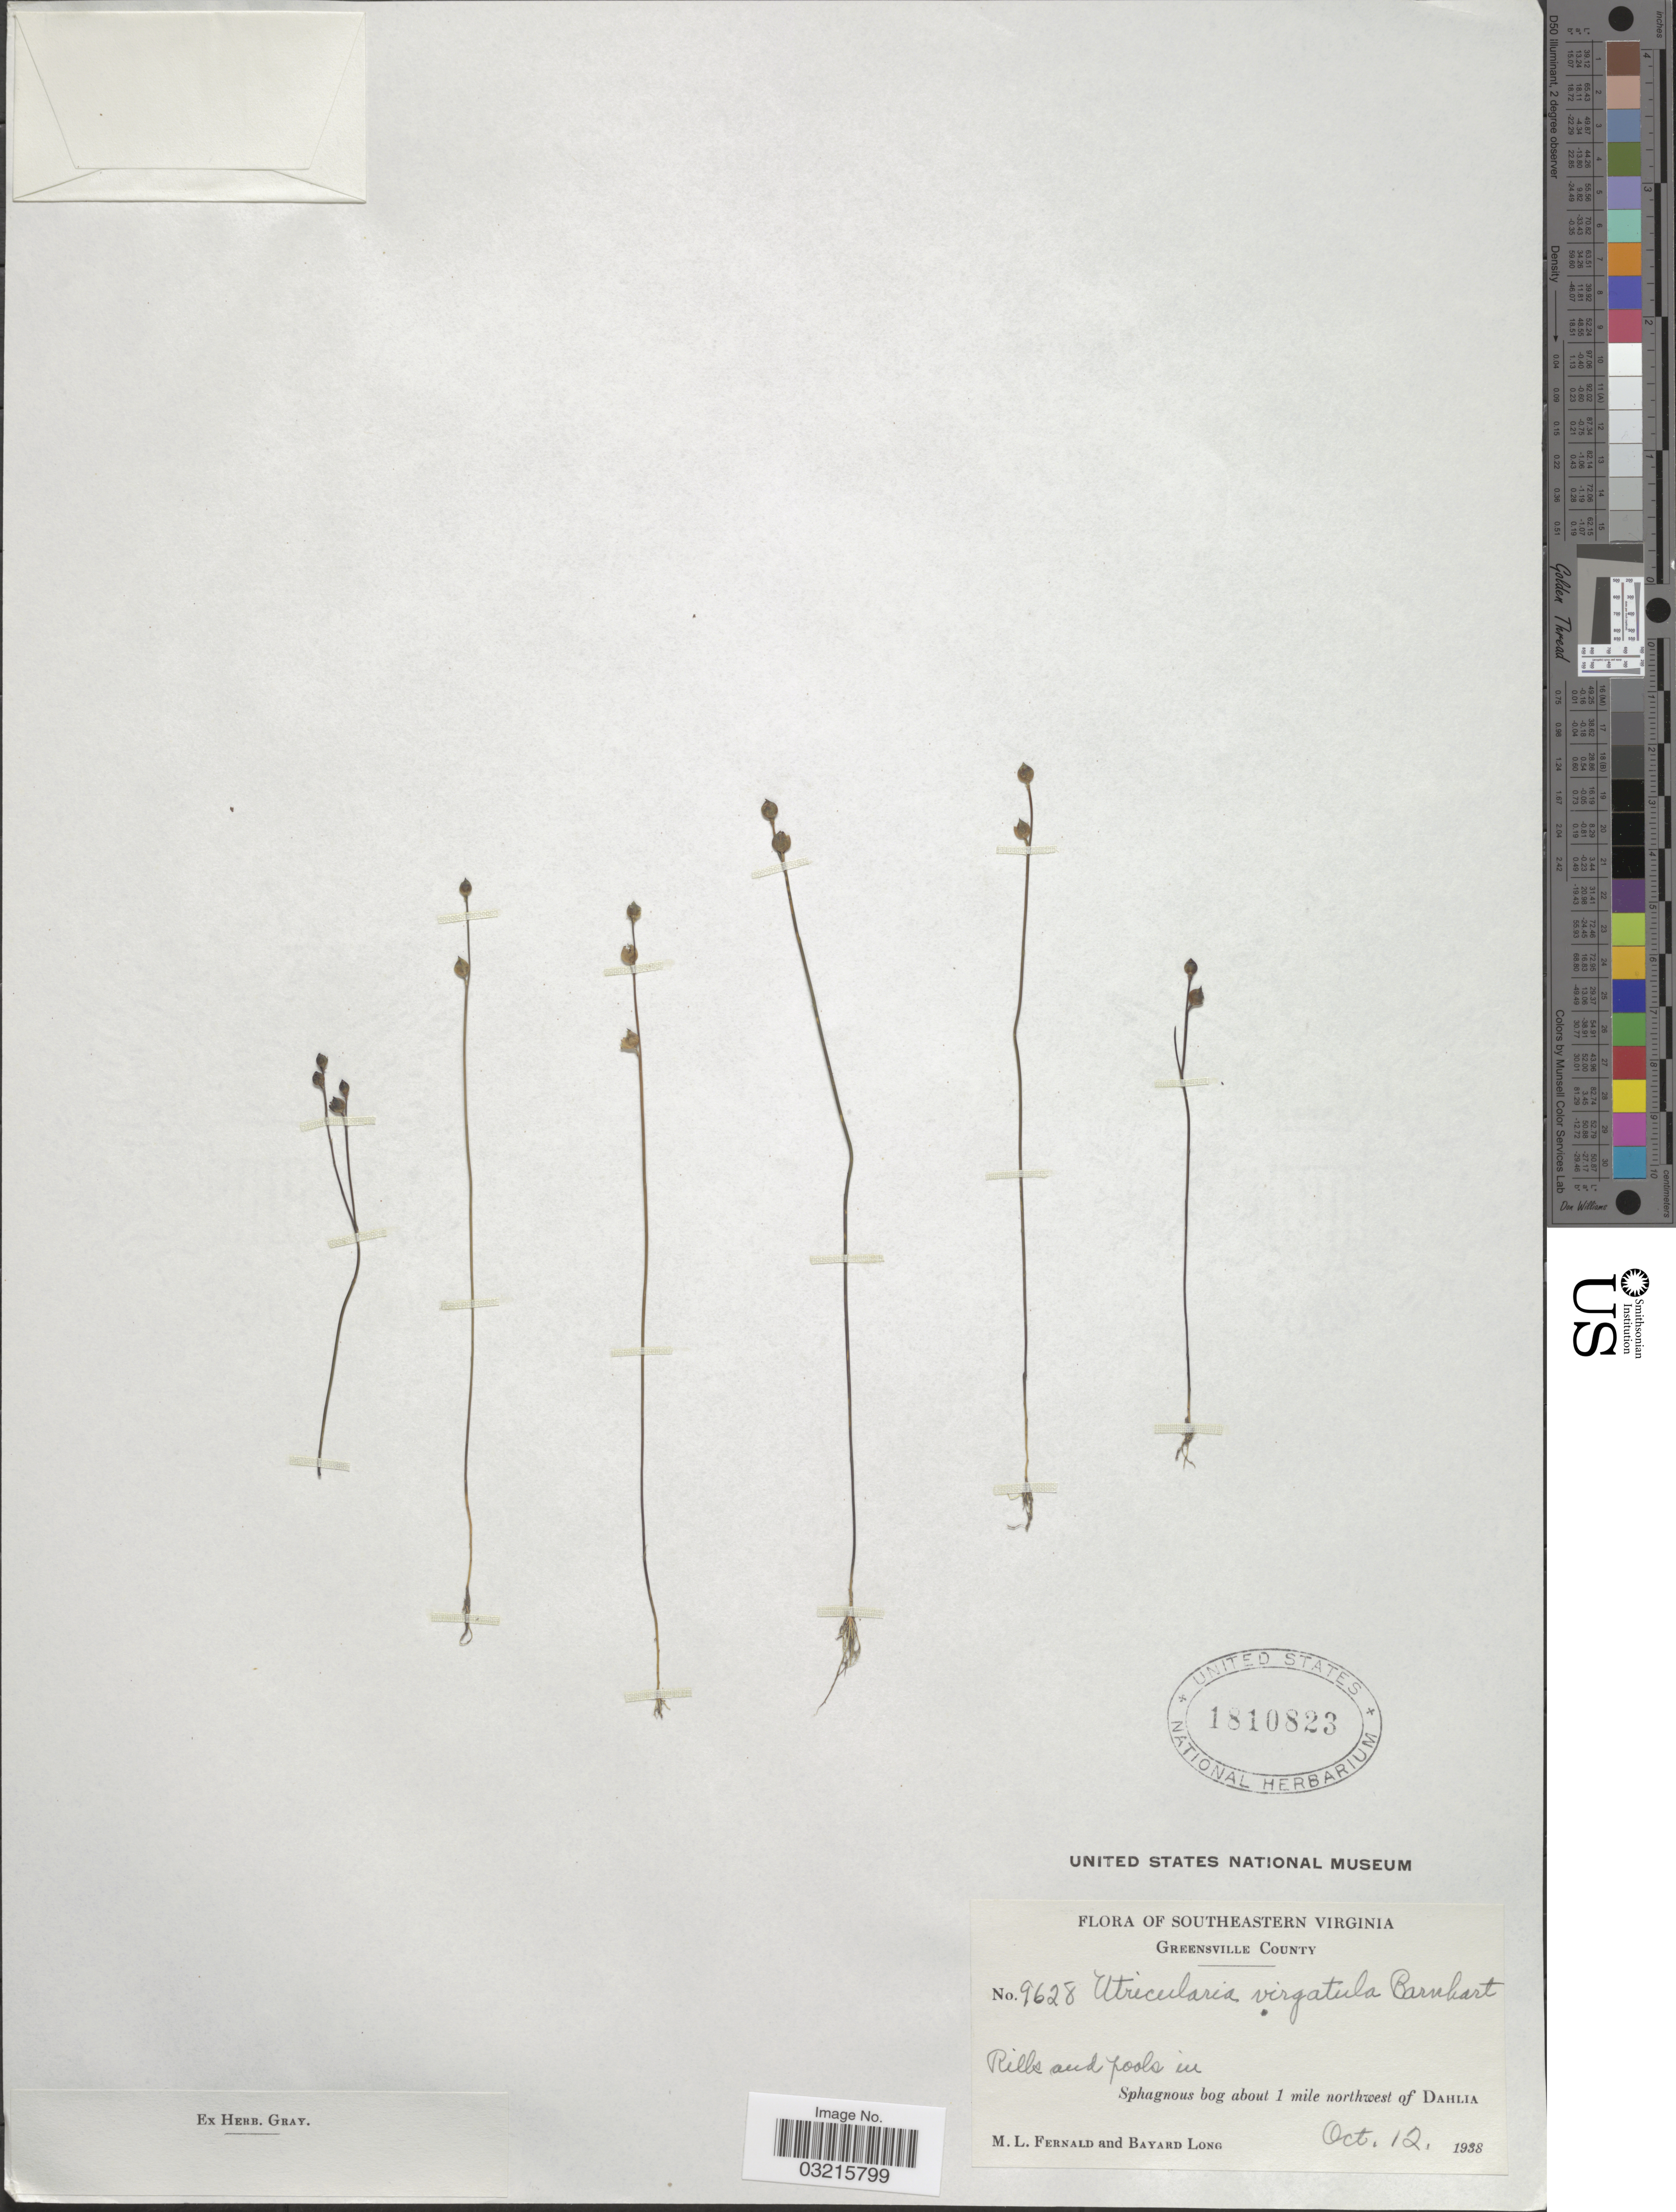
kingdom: Plantae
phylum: Tracheophyta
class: Magnoliopsida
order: Lamiales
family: Lentibulariaceae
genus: Utricularia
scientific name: Utricularia virgatula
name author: Barnhart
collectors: M. L. Fernald & B. Long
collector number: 9628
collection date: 1938-10-12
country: United States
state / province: Virginia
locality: Southeastern Virginia. About 1 mile northwest of Dahlia.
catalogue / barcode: US 1810823